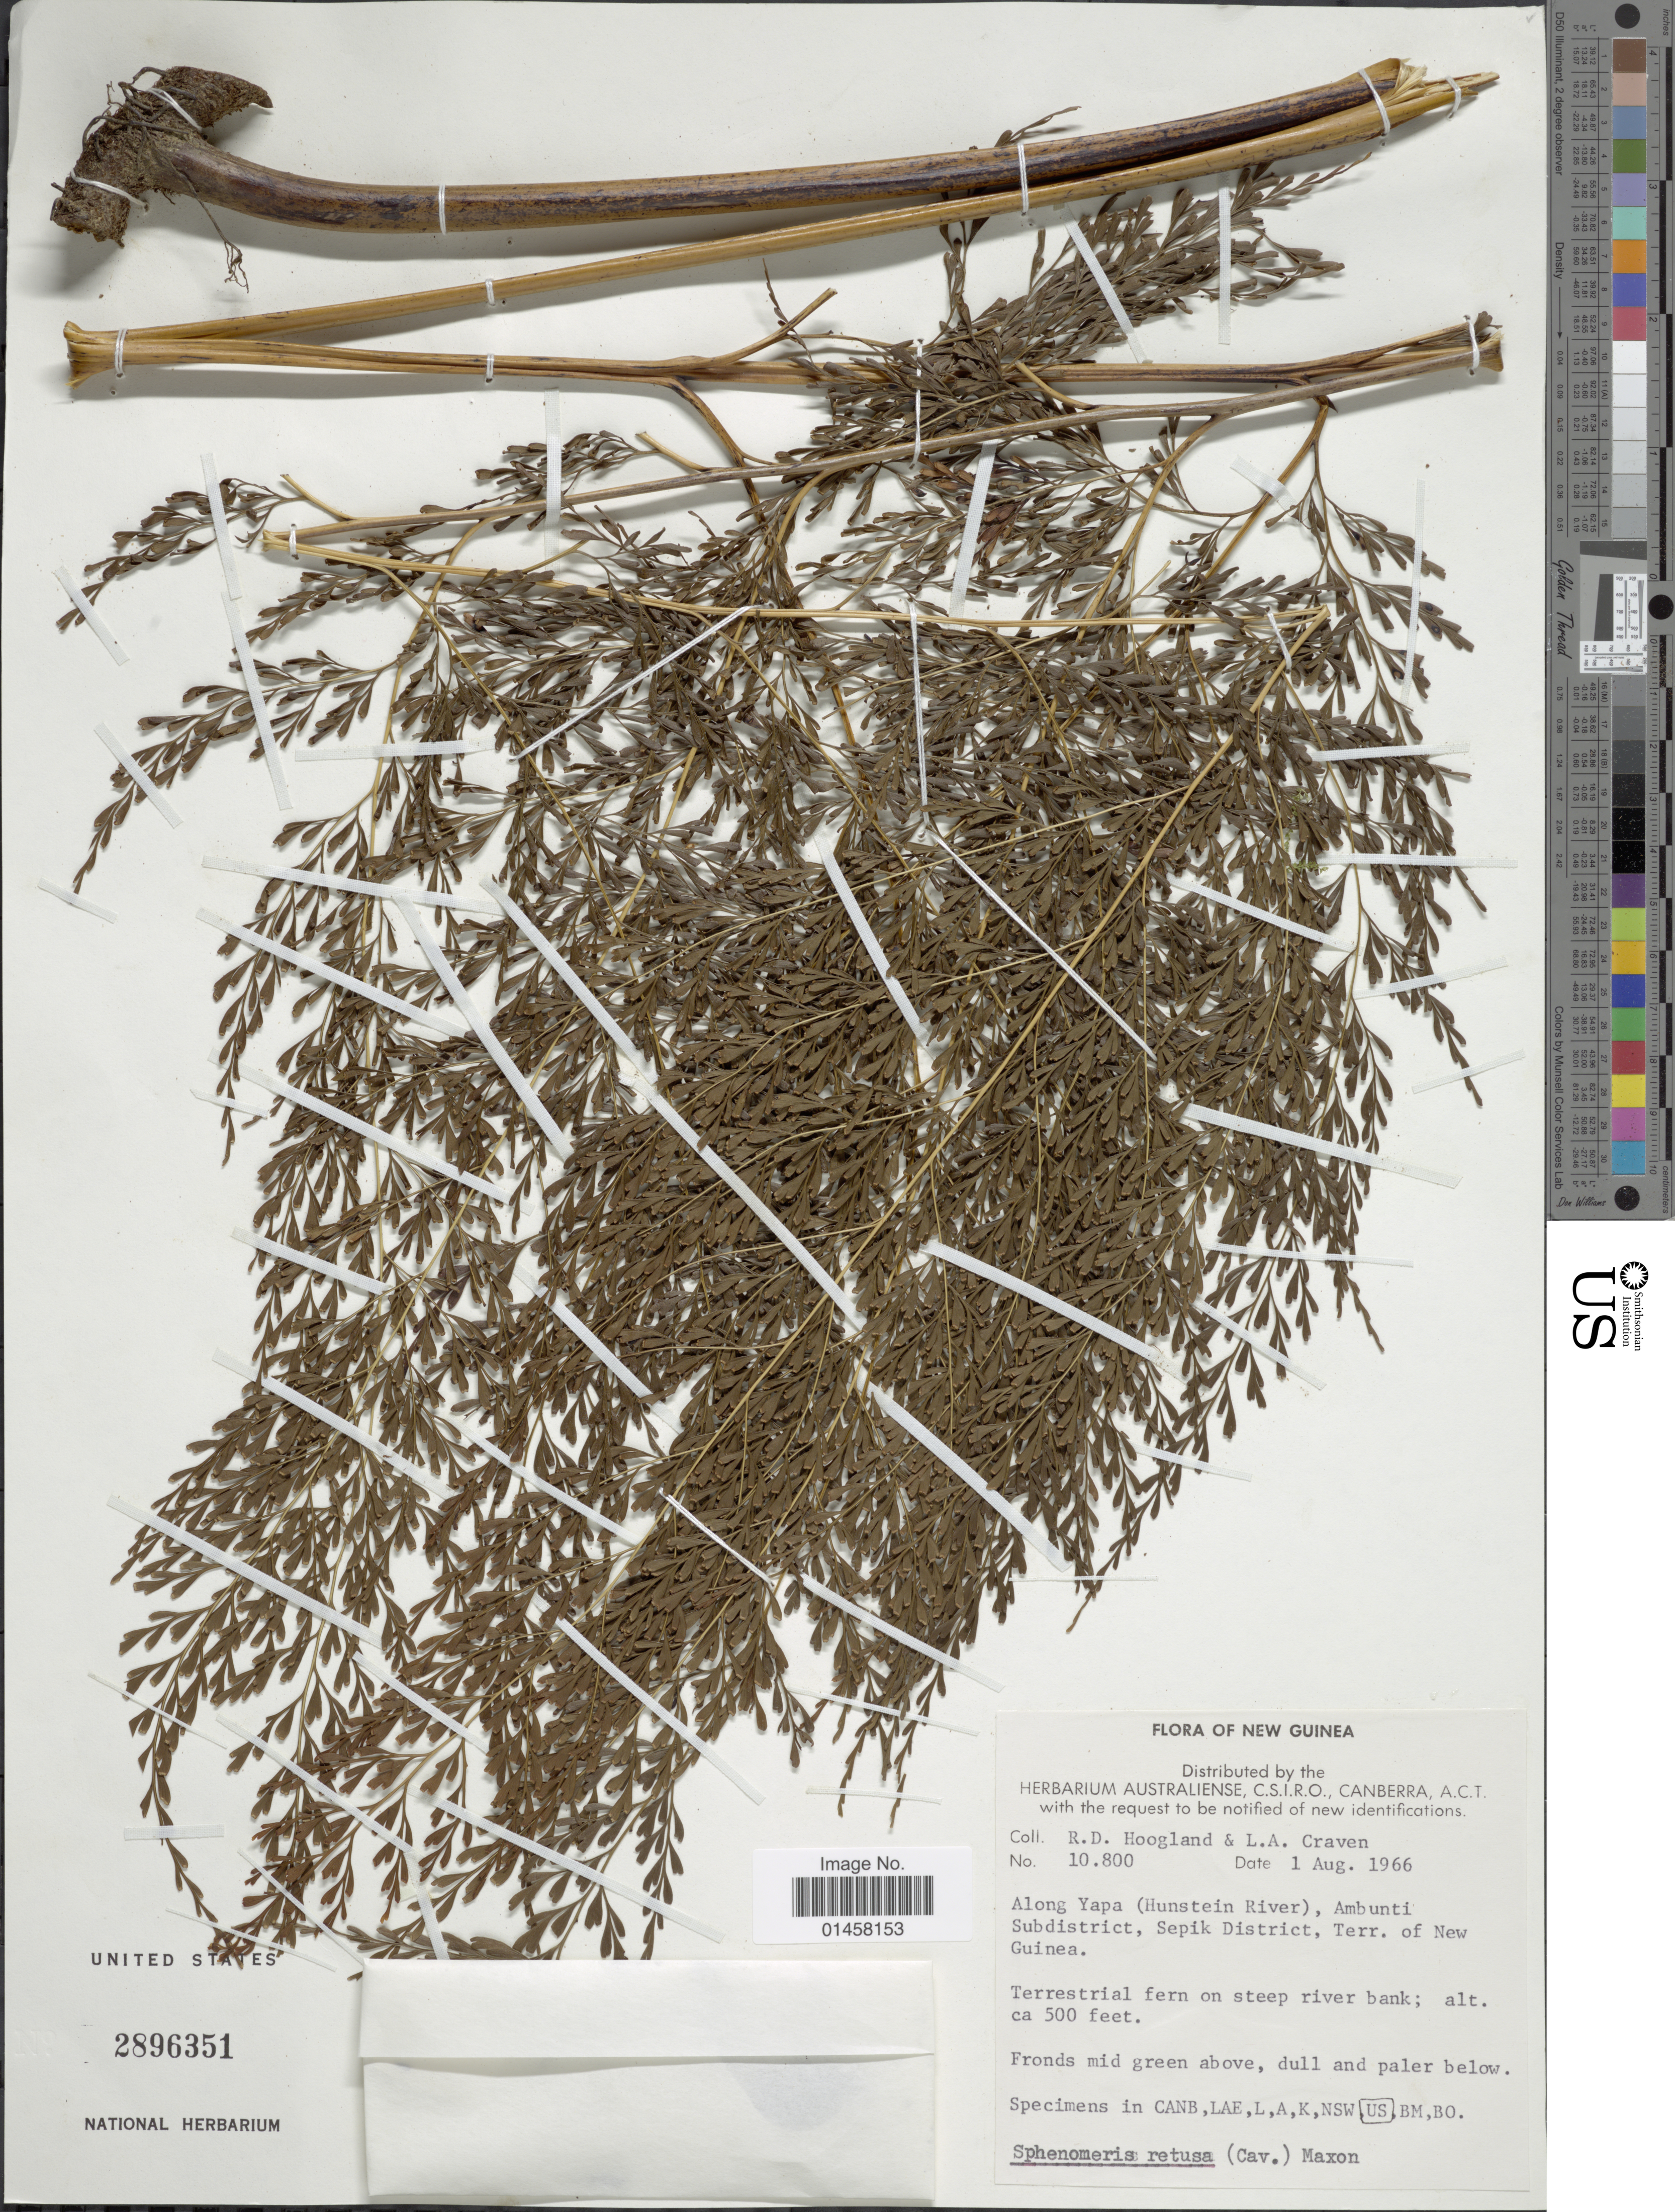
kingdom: Plantae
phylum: Tracheophyta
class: Polypodiopsida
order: Polypodiales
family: Lindsaeaceae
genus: Sphenomeris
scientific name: Sphenomeris retusa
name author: (Cav.) Maxim.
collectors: R. D. Hoogland & L. A. Craven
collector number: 10800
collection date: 1966-08-01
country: Papua New Guinea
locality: Along Yapa (Hunstein River). Ambunti Subdistrict, Sepik District, Terr. of New Guinea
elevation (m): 152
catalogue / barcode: US 2896351